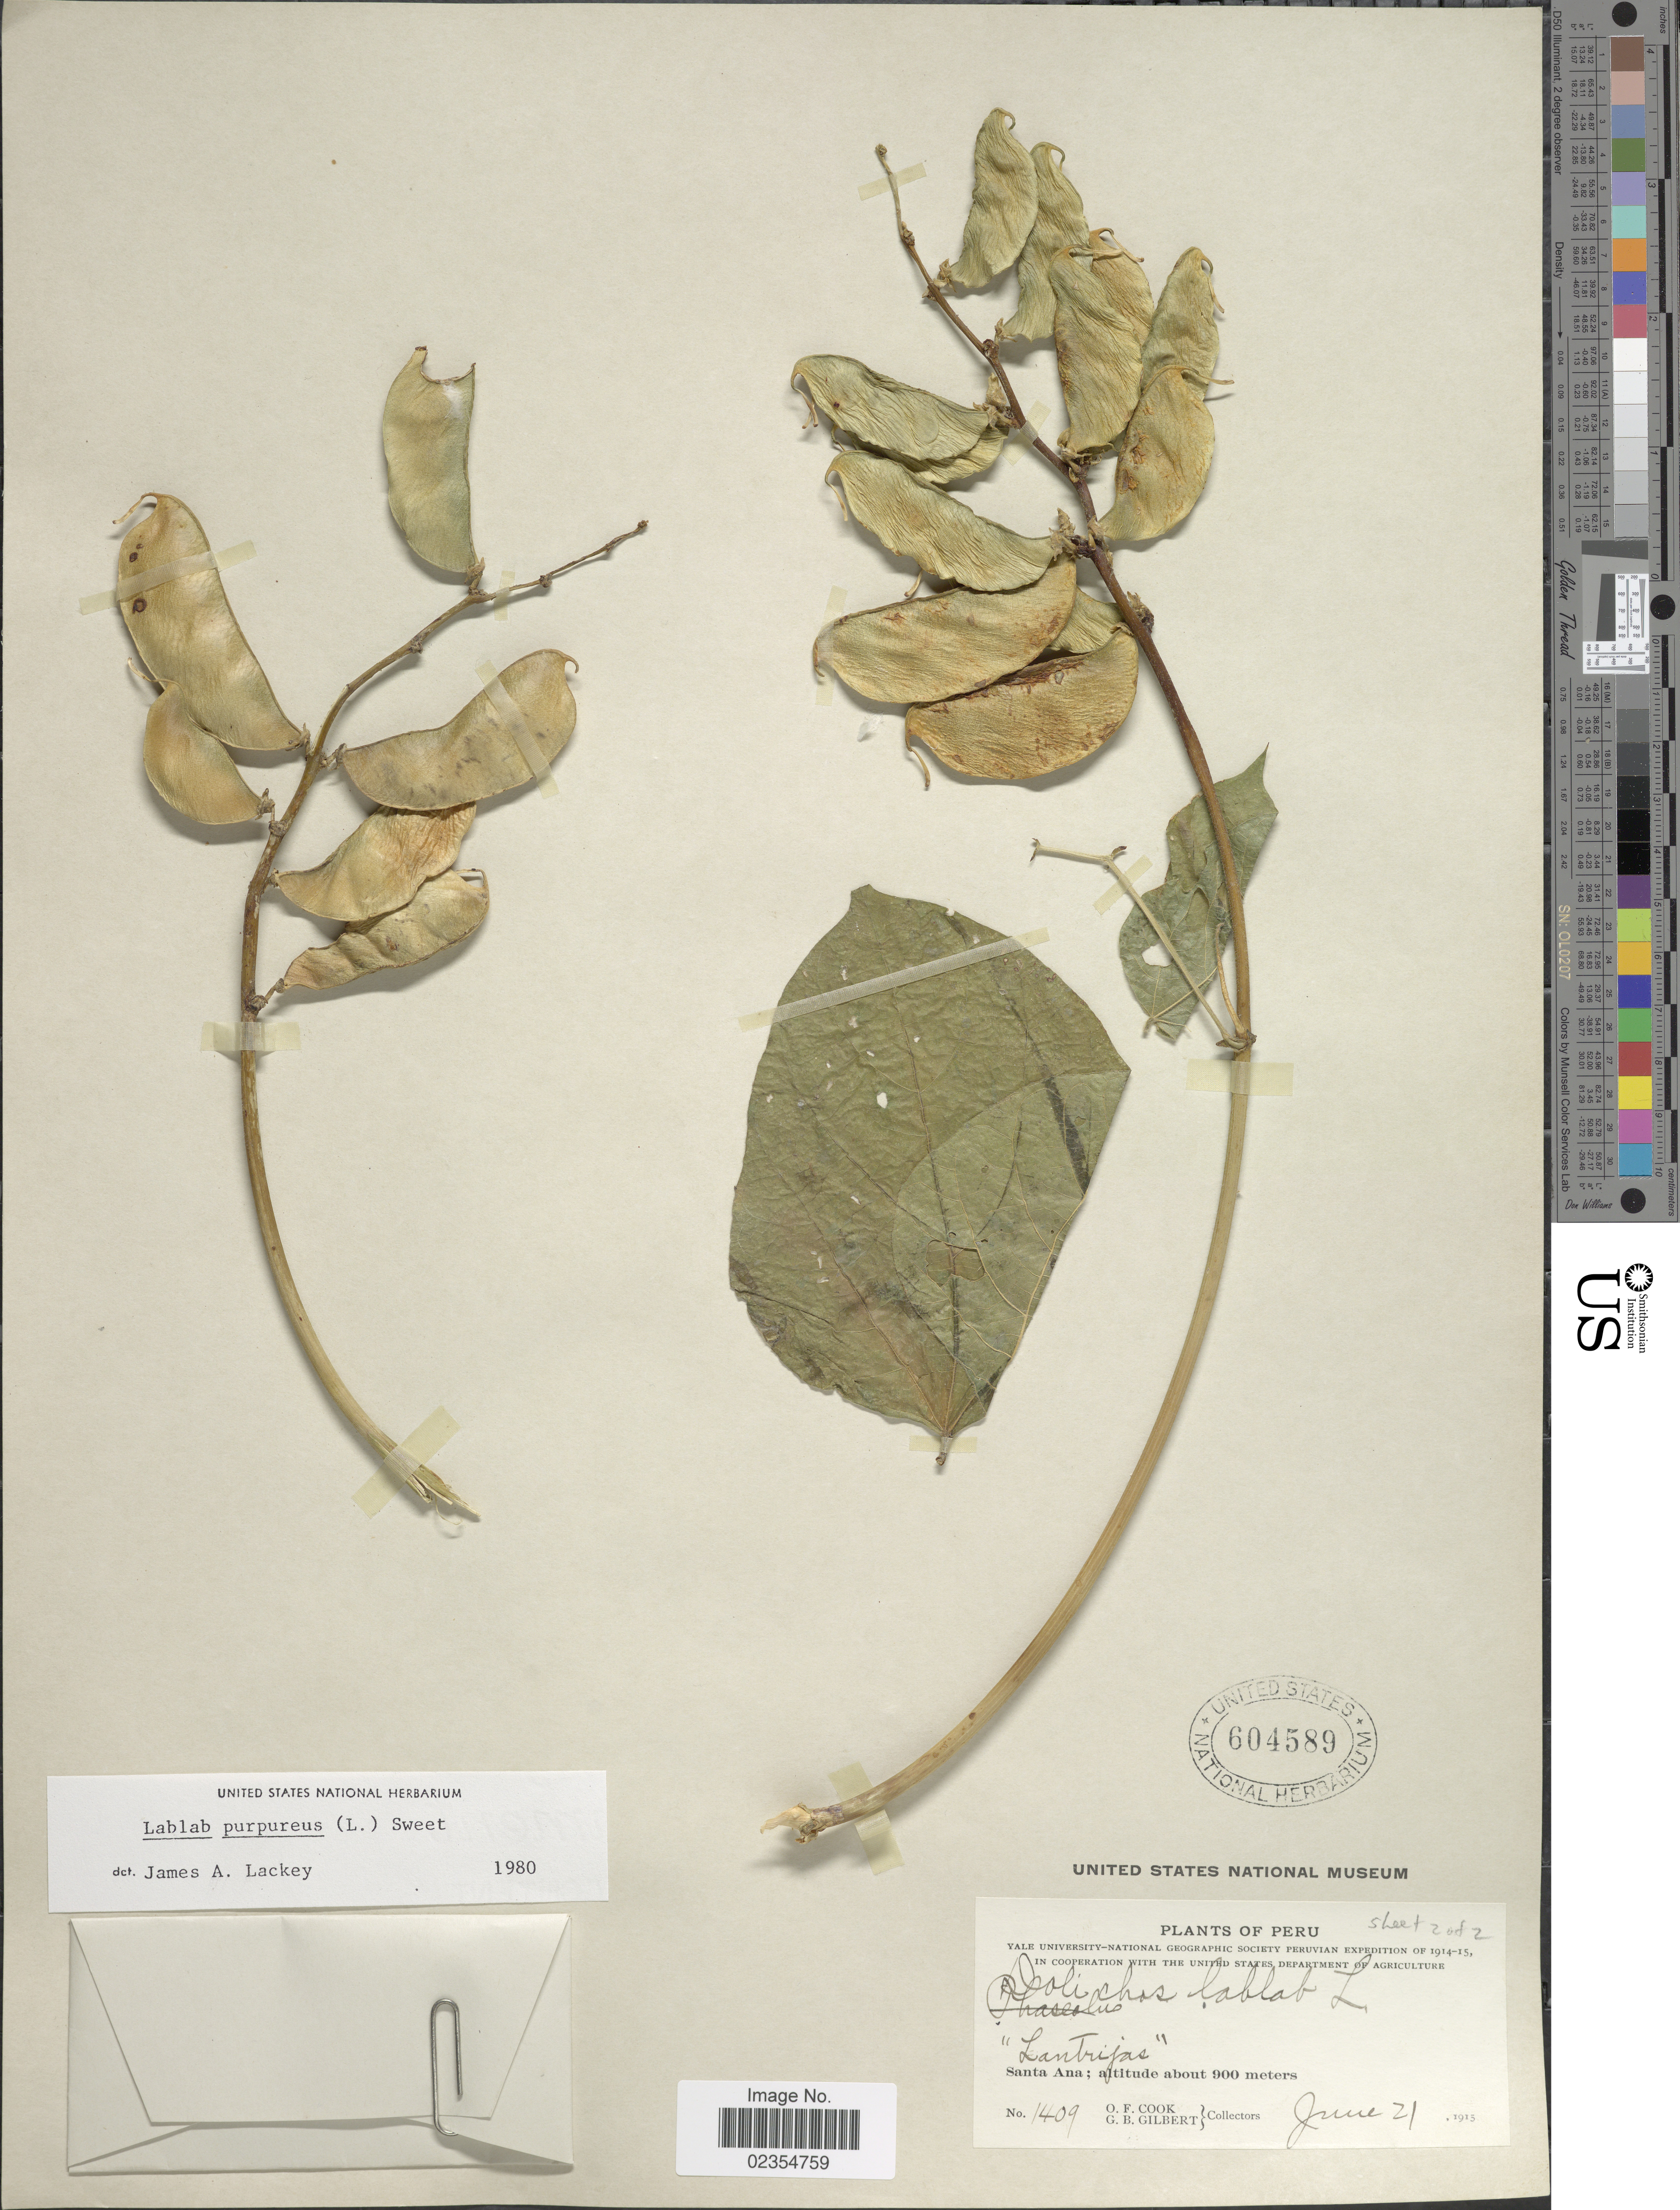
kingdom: Plantae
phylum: Tracheophyta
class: Magnoliopsida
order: Fabales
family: Fabaceae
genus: Lablab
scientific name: Lablab purpureus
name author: (L.) Sweet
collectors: O. F. Cook & G. B. Gilbert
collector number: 1409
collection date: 1915-06-21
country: Peru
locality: Santa Ana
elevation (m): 900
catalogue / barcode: US 604589